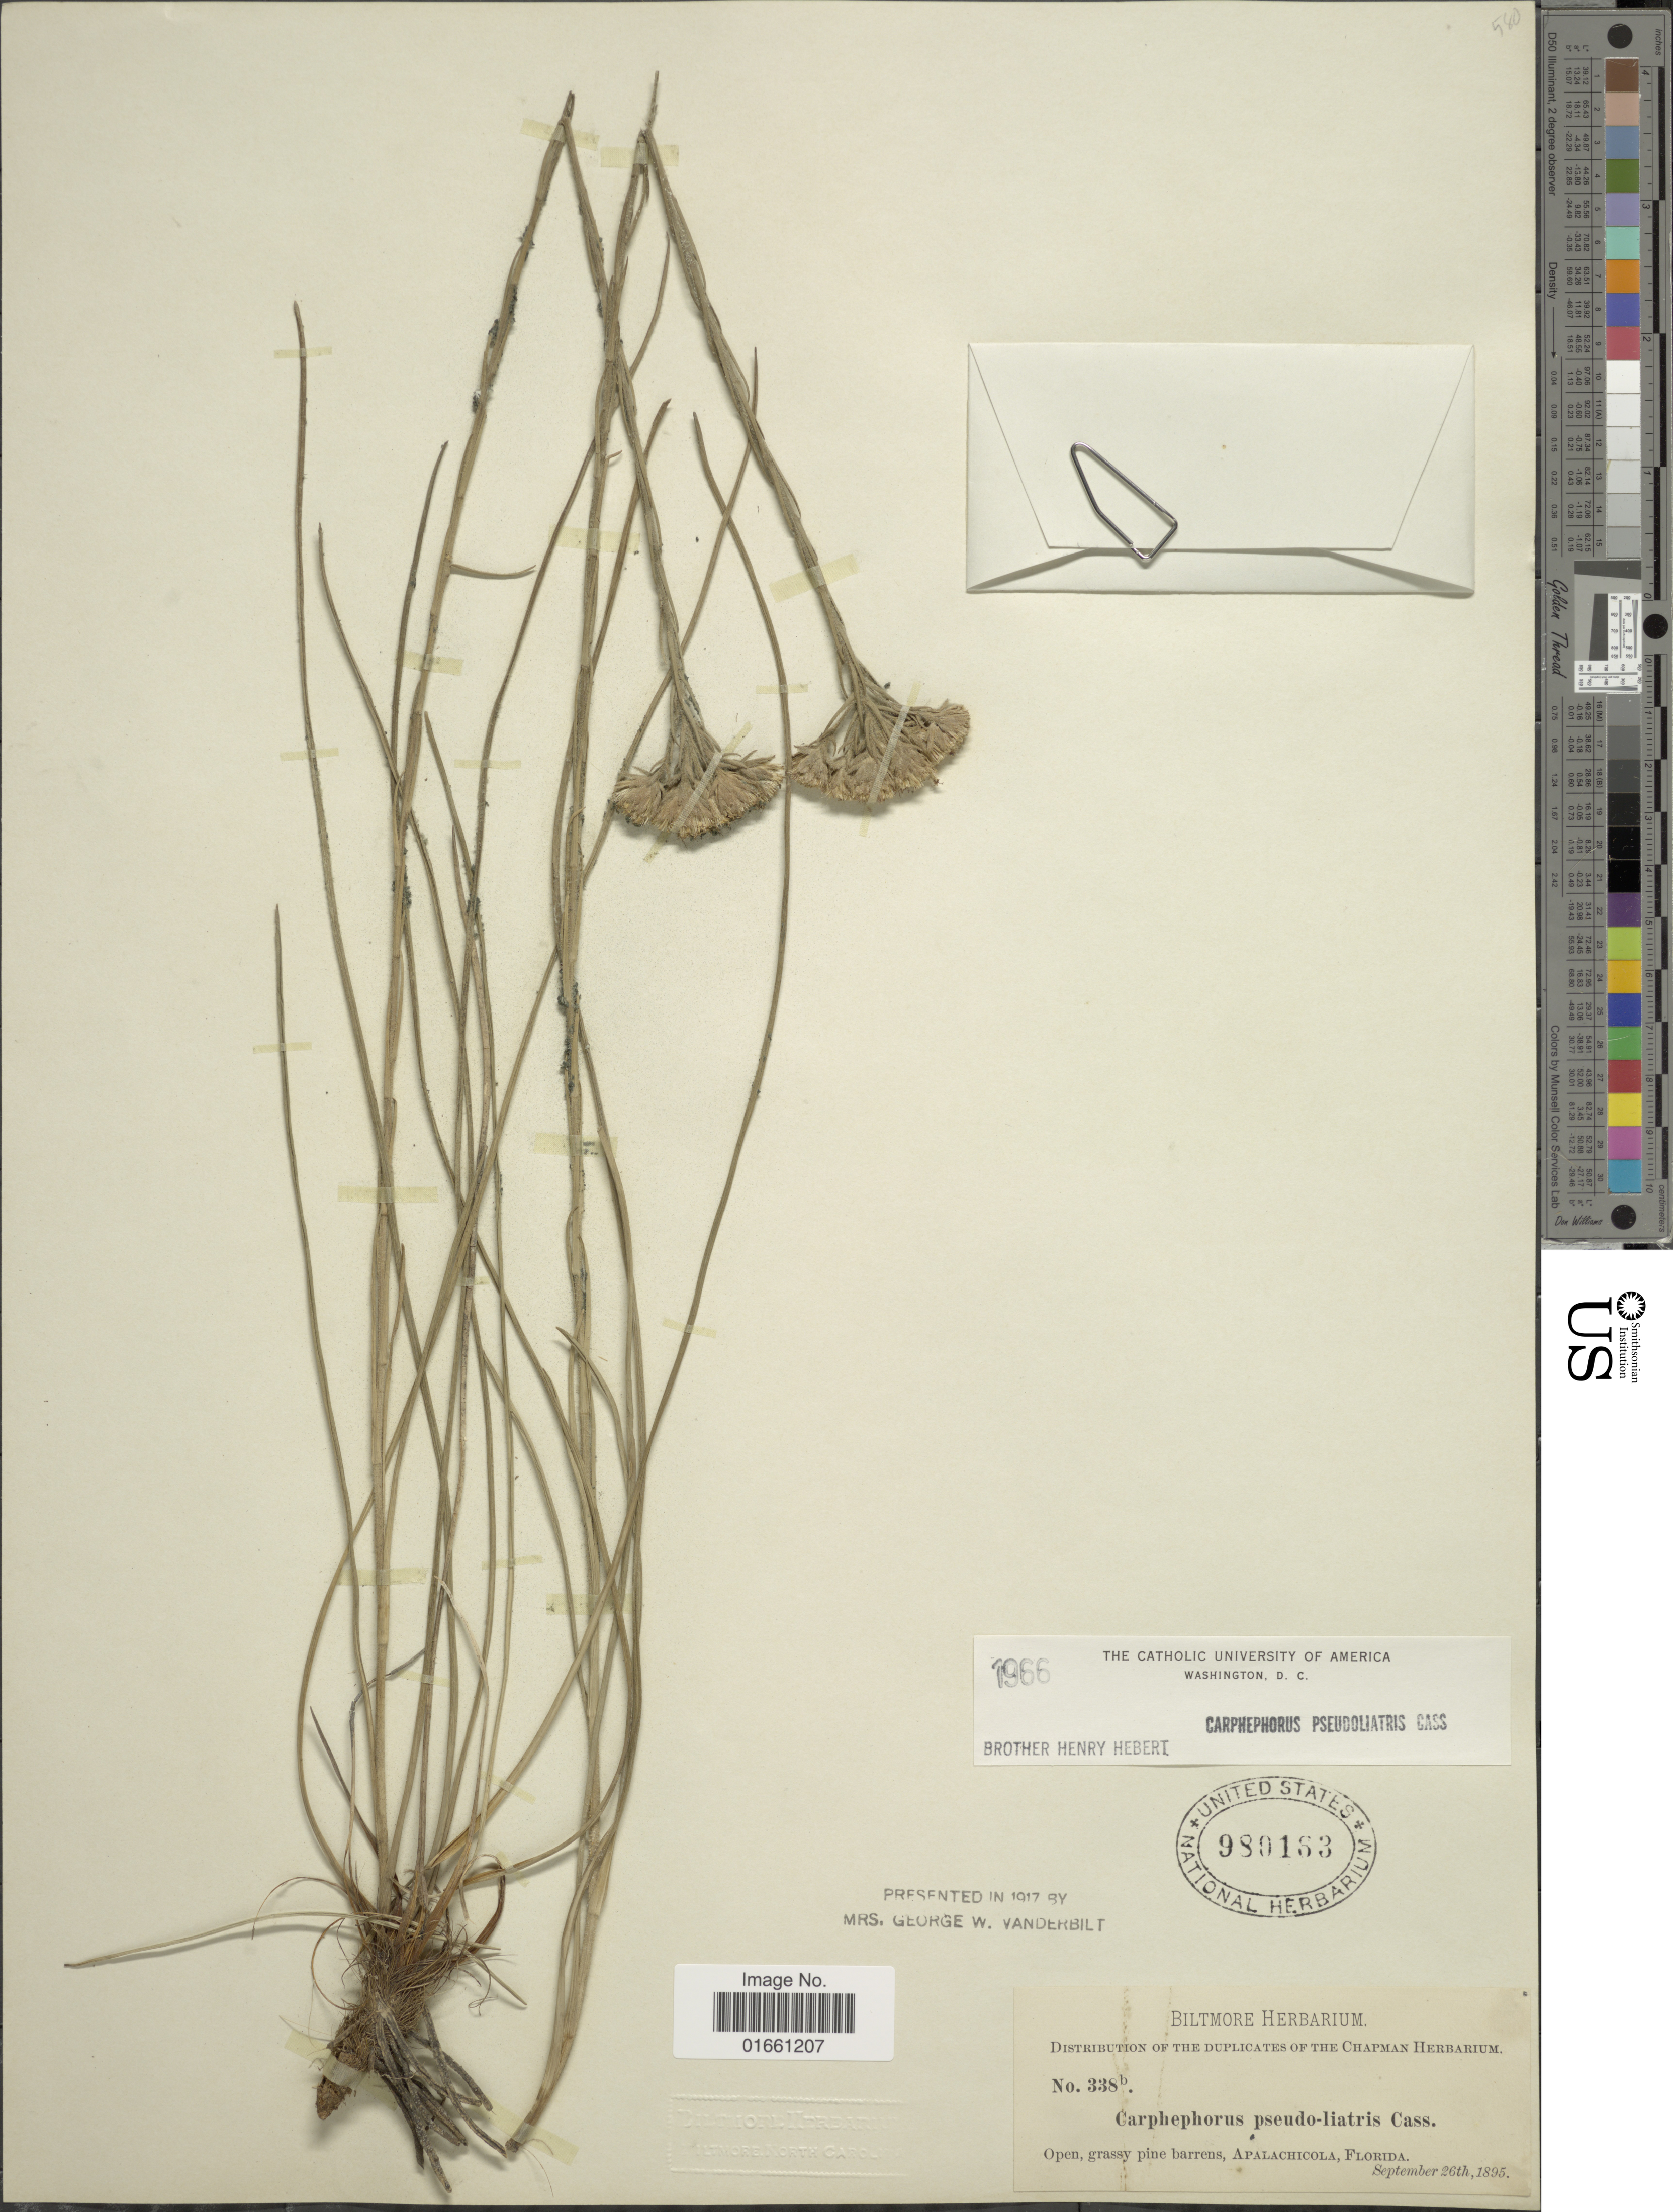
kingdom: Plantae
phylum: Tracheophyta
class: Magnoliopsida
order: Asterales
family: Asteraceae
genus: Carphephorus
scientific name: Carphephorus pseudoliatris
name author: Cass.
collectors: ex herb. Biltmore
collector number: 338 b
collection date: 1895-09-26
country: United States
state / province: Florida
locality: Open, grassy pine barrens, Apalachicola.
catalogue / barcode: US 980183